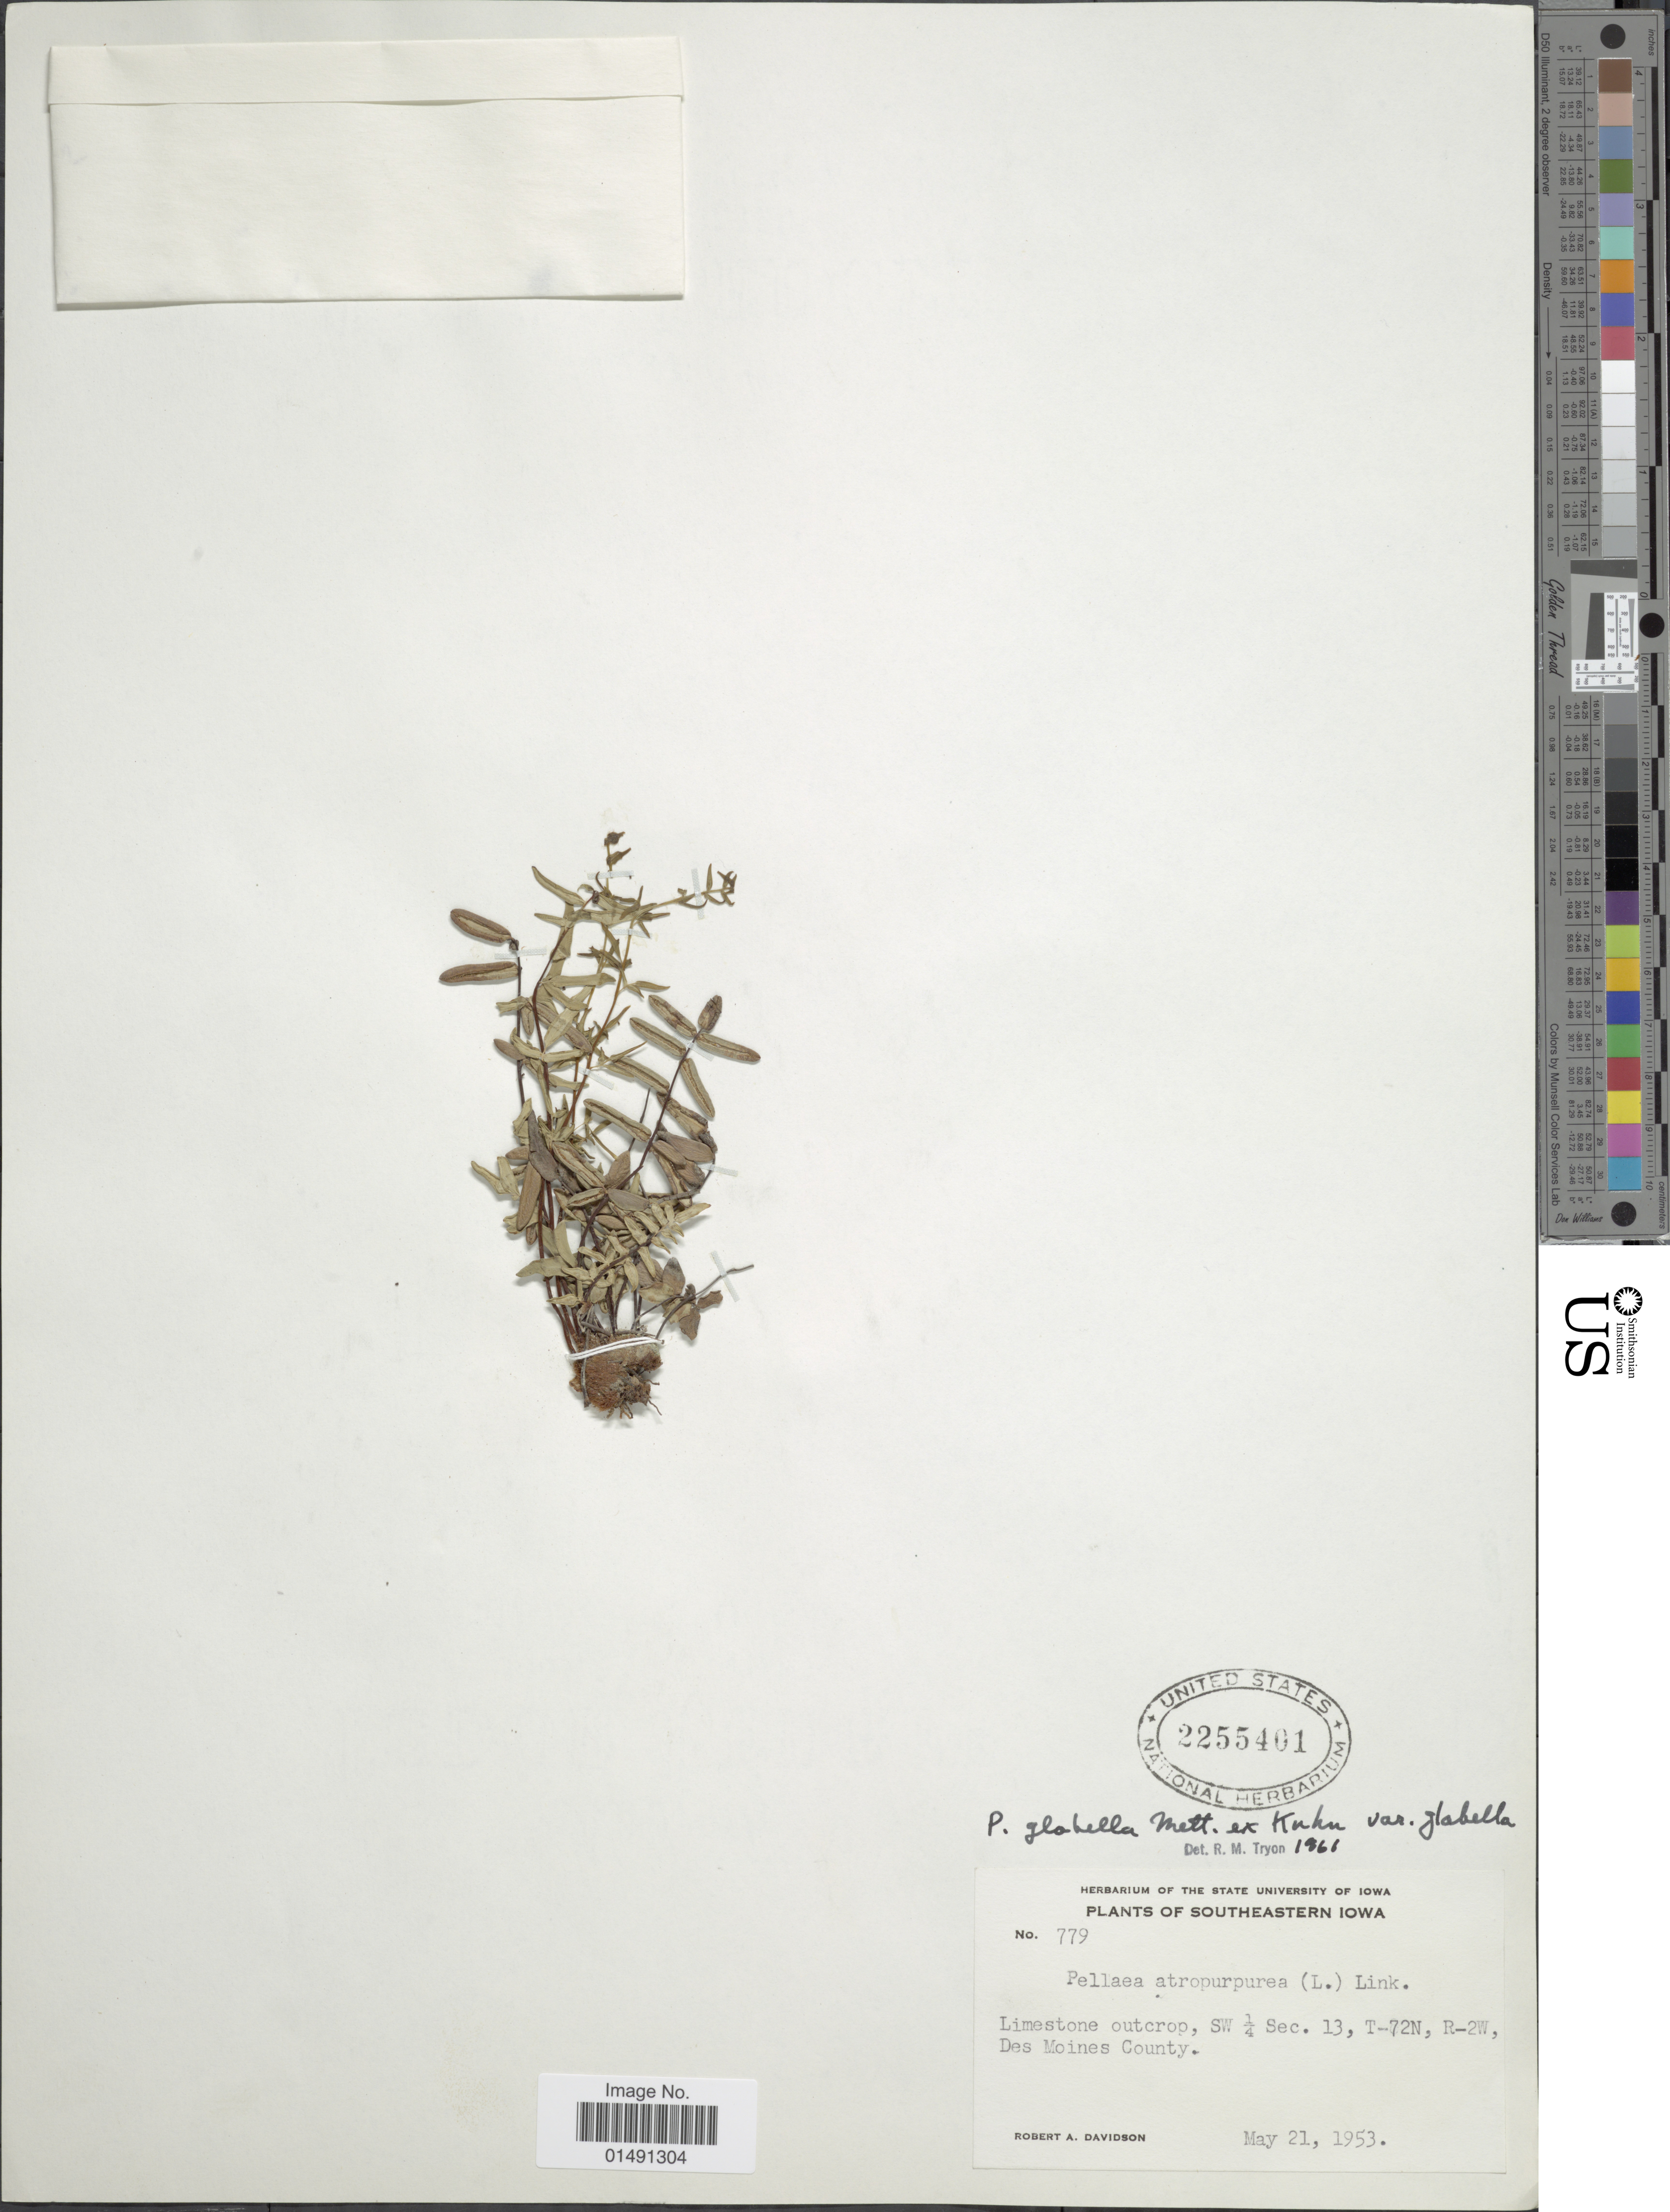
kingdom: Plantae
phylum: Tracheophyta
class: Polypodiopsida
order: Polypodiales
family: Pteridaceae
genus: Pellaea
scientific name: Pellaea glabella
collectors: R. A. Davidson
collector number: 779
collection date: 1953-05-21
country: United States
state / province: Iowa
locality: Southeastern Iowa, Limestone outcrop,SW ¼ Sec. 13, T-27N, R-2W, Des Moines County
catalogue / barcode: US 2255401